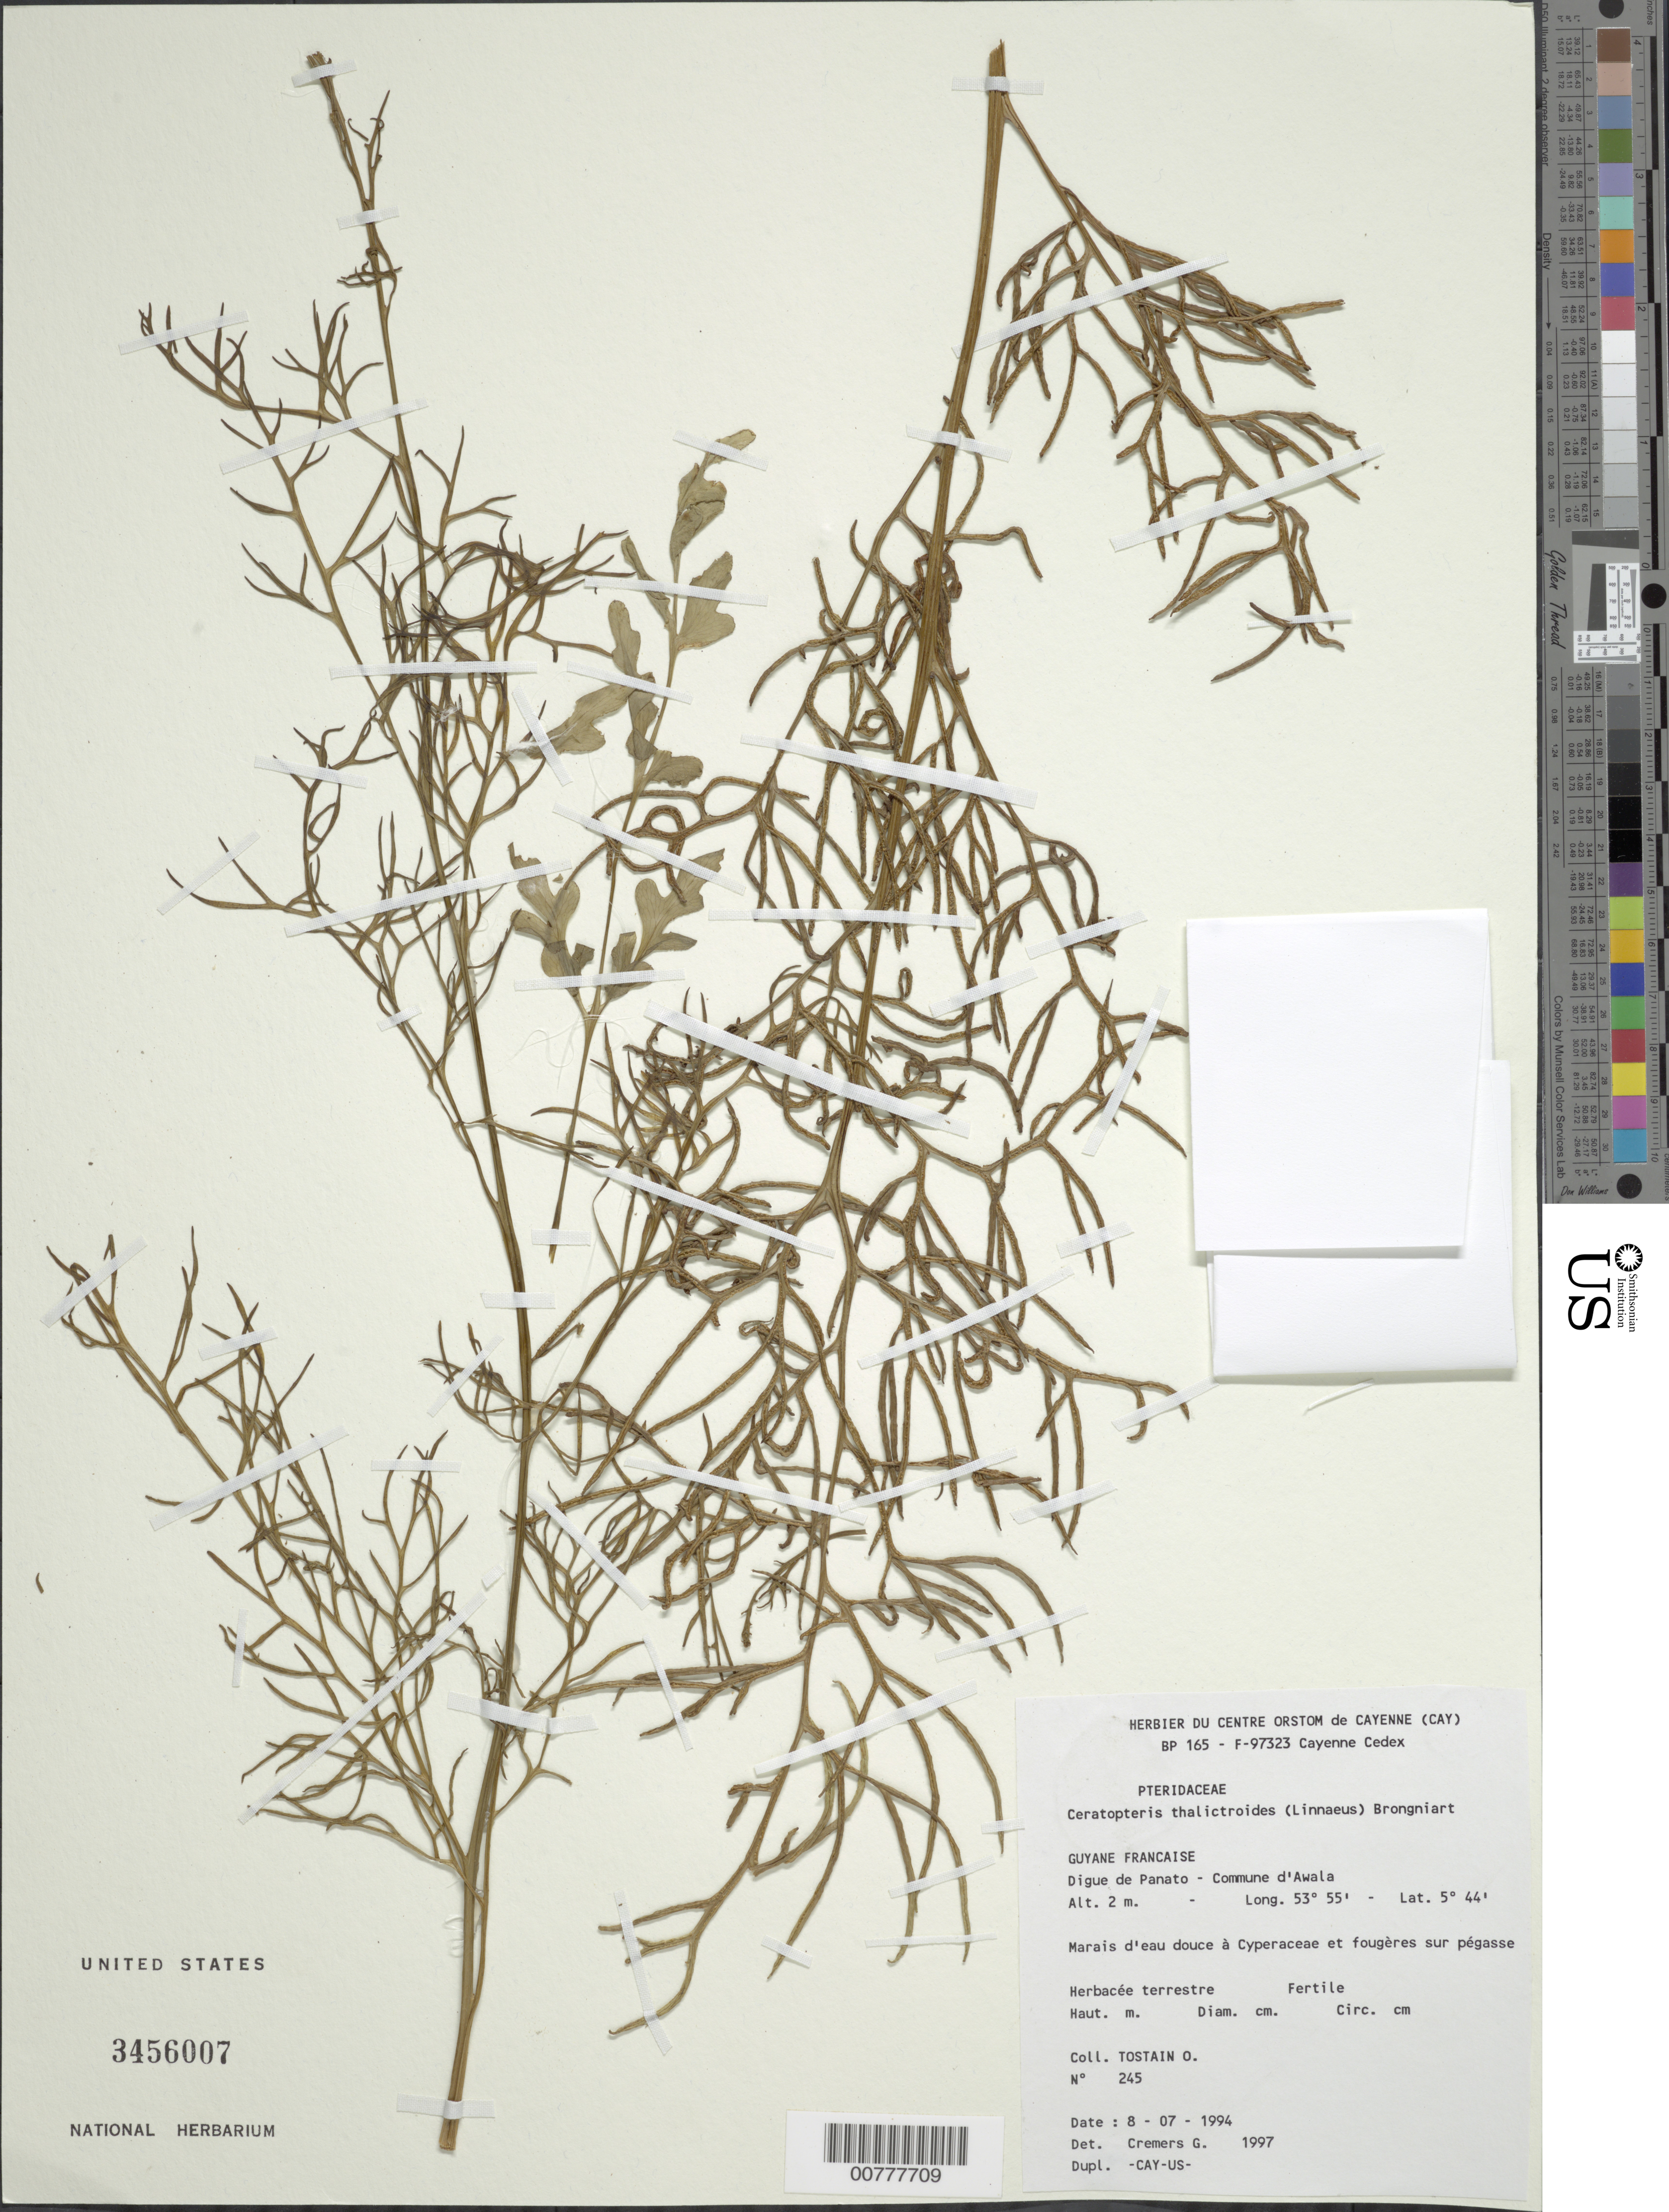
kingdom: Plantae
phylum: Tracheophyta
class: Polypodiopsida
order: Polypodiales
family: Pteridaceae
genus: Ceratopteris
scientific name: Ceratopteris thalictroides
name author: (L.) Brongn.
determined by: Cremers, Georges A.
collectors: O. Tostain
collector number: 245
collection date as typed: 8-Jul-97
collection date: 1997-07-08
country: French Guiana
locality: Digue de Panato - Commune d'Awala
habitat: Morais d'eau douce a Cyperaceae et fougeres sur pegasse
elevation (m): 2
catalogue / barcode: US 3456007